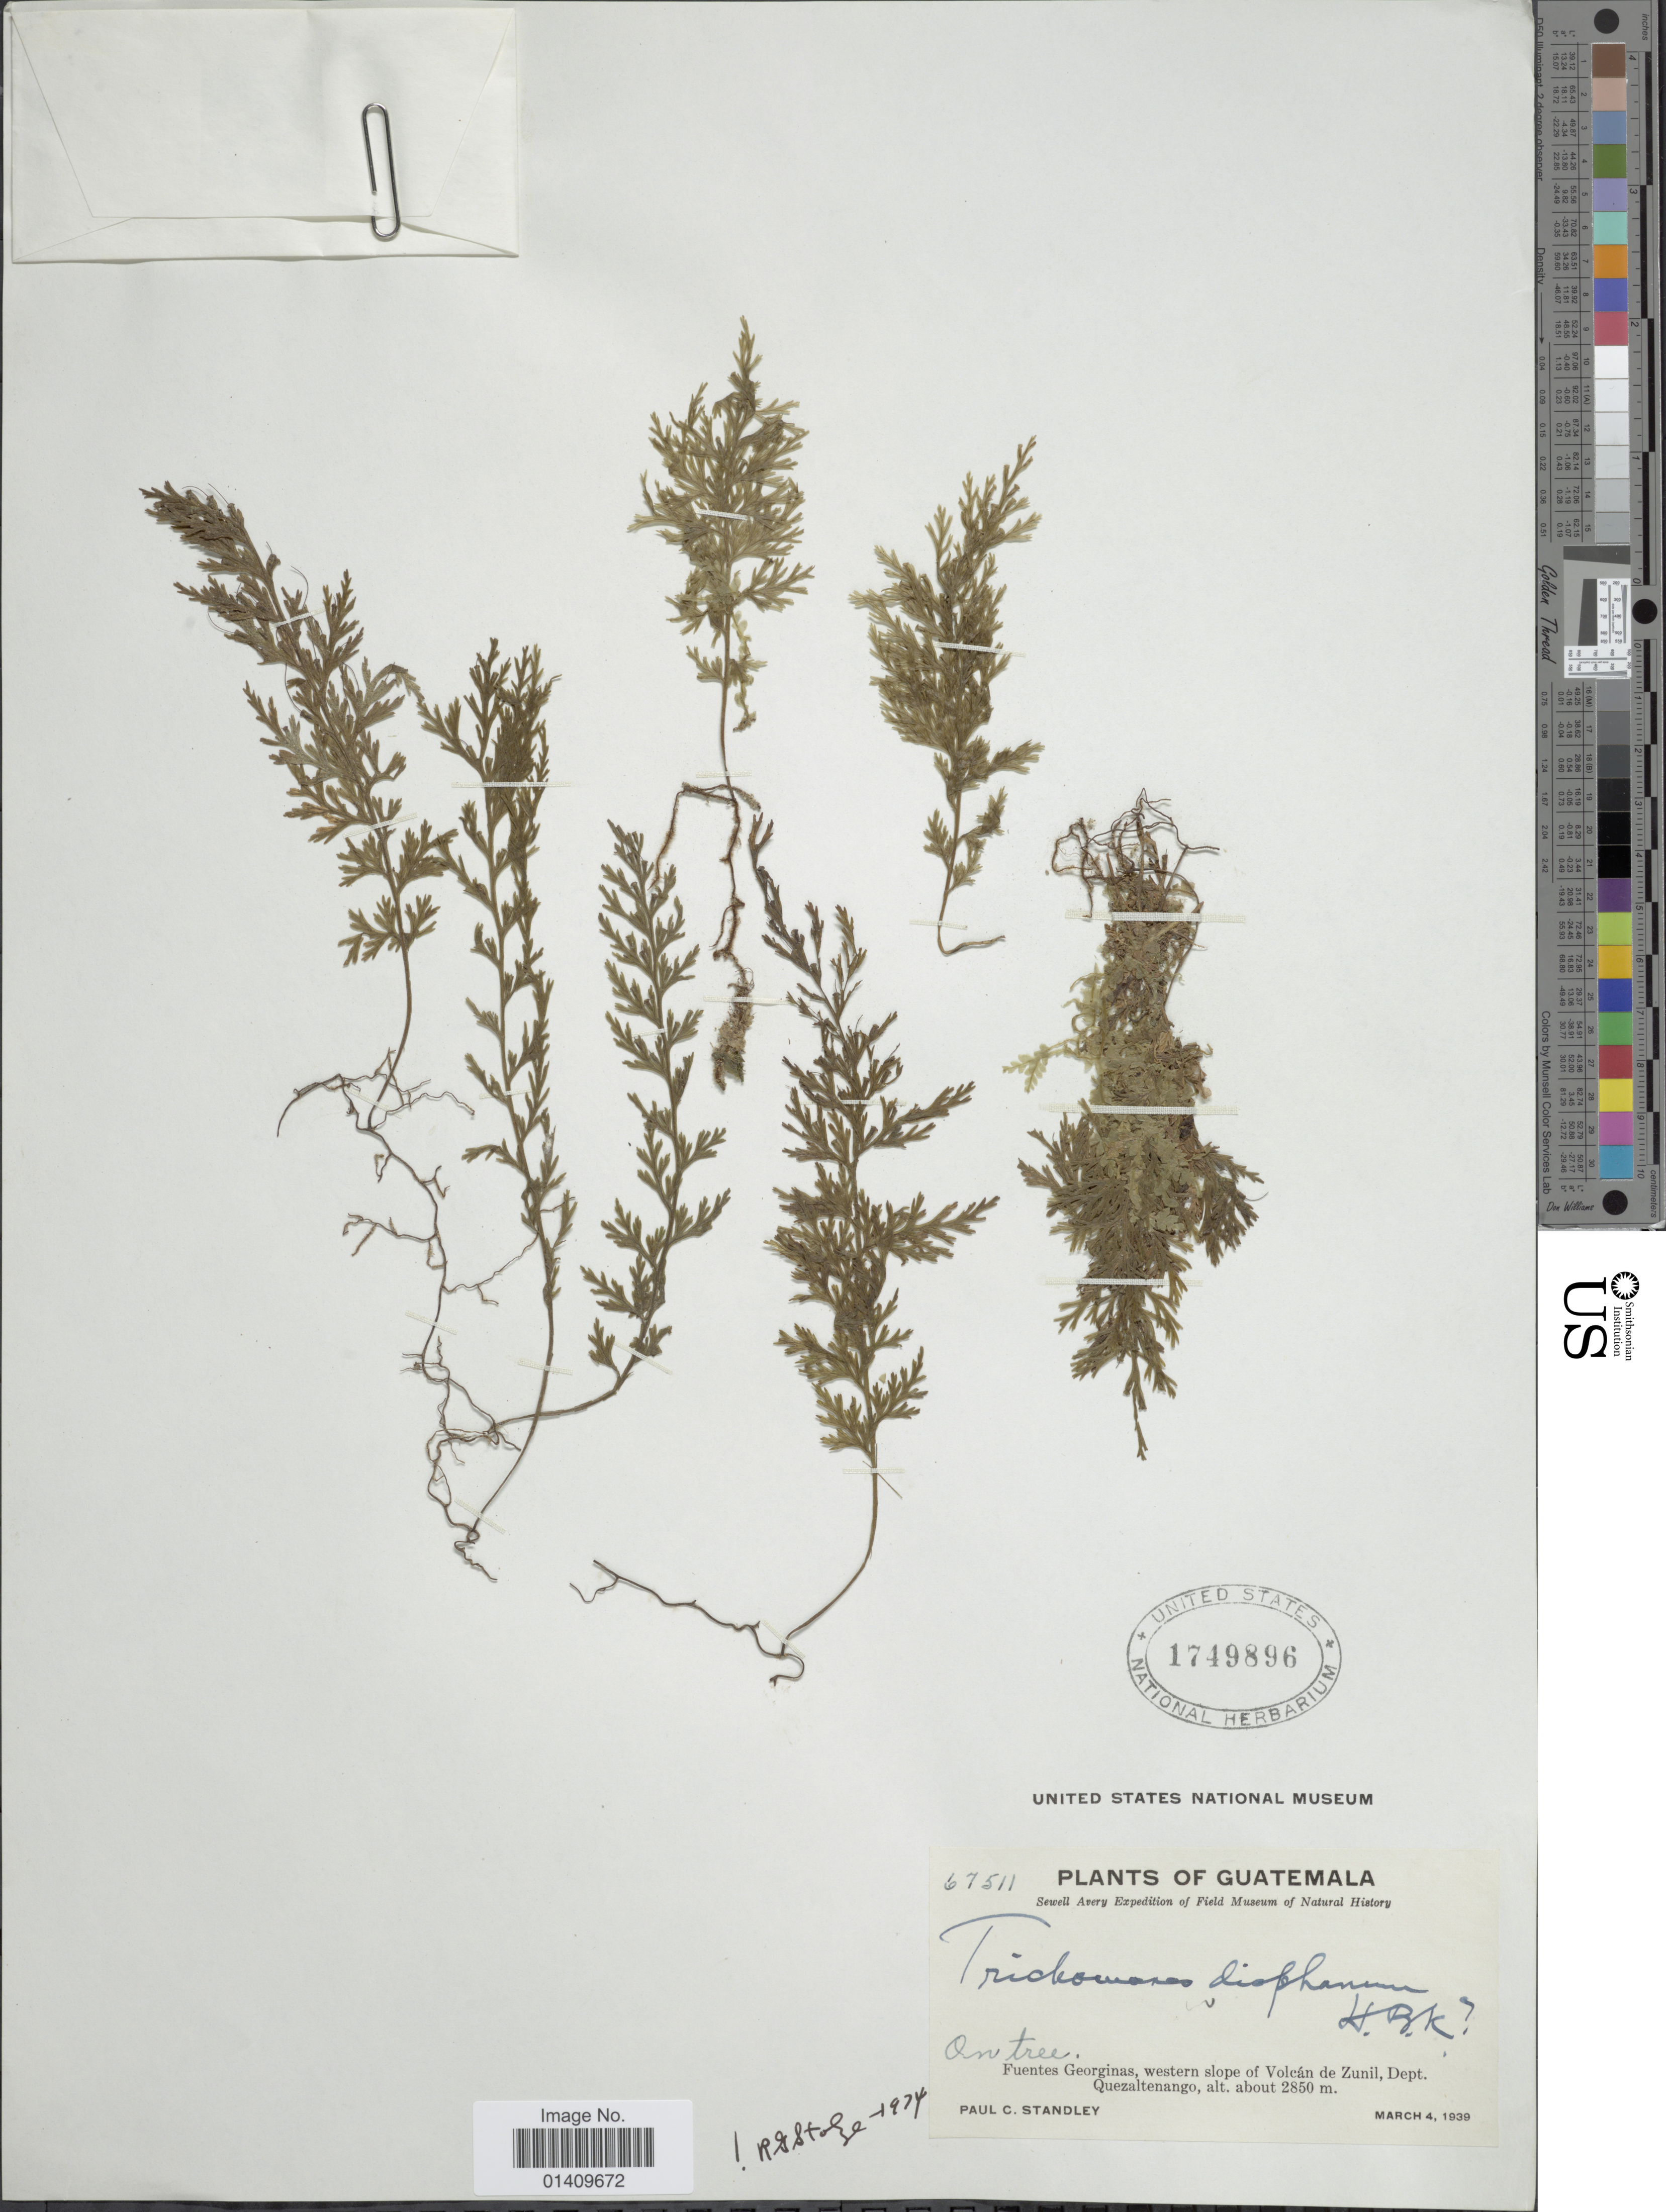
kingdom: Plantae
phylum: Tracheophyta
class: Polypodiopsida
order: Hymenophyllales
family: Hymenophyllaceae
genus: Polyphlebium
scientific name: Polyphlebium diaphanum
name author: (Kunth) Ebihara & Dubuisson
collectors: P. C. Standley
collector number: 67511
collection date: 1939-03-04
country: Guatemala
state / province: Quetzaltenango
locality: Fuentes Georginas western slope of Volcan de Zunil dept. Quezaltenango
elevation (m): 2850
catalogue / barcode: US 1749896